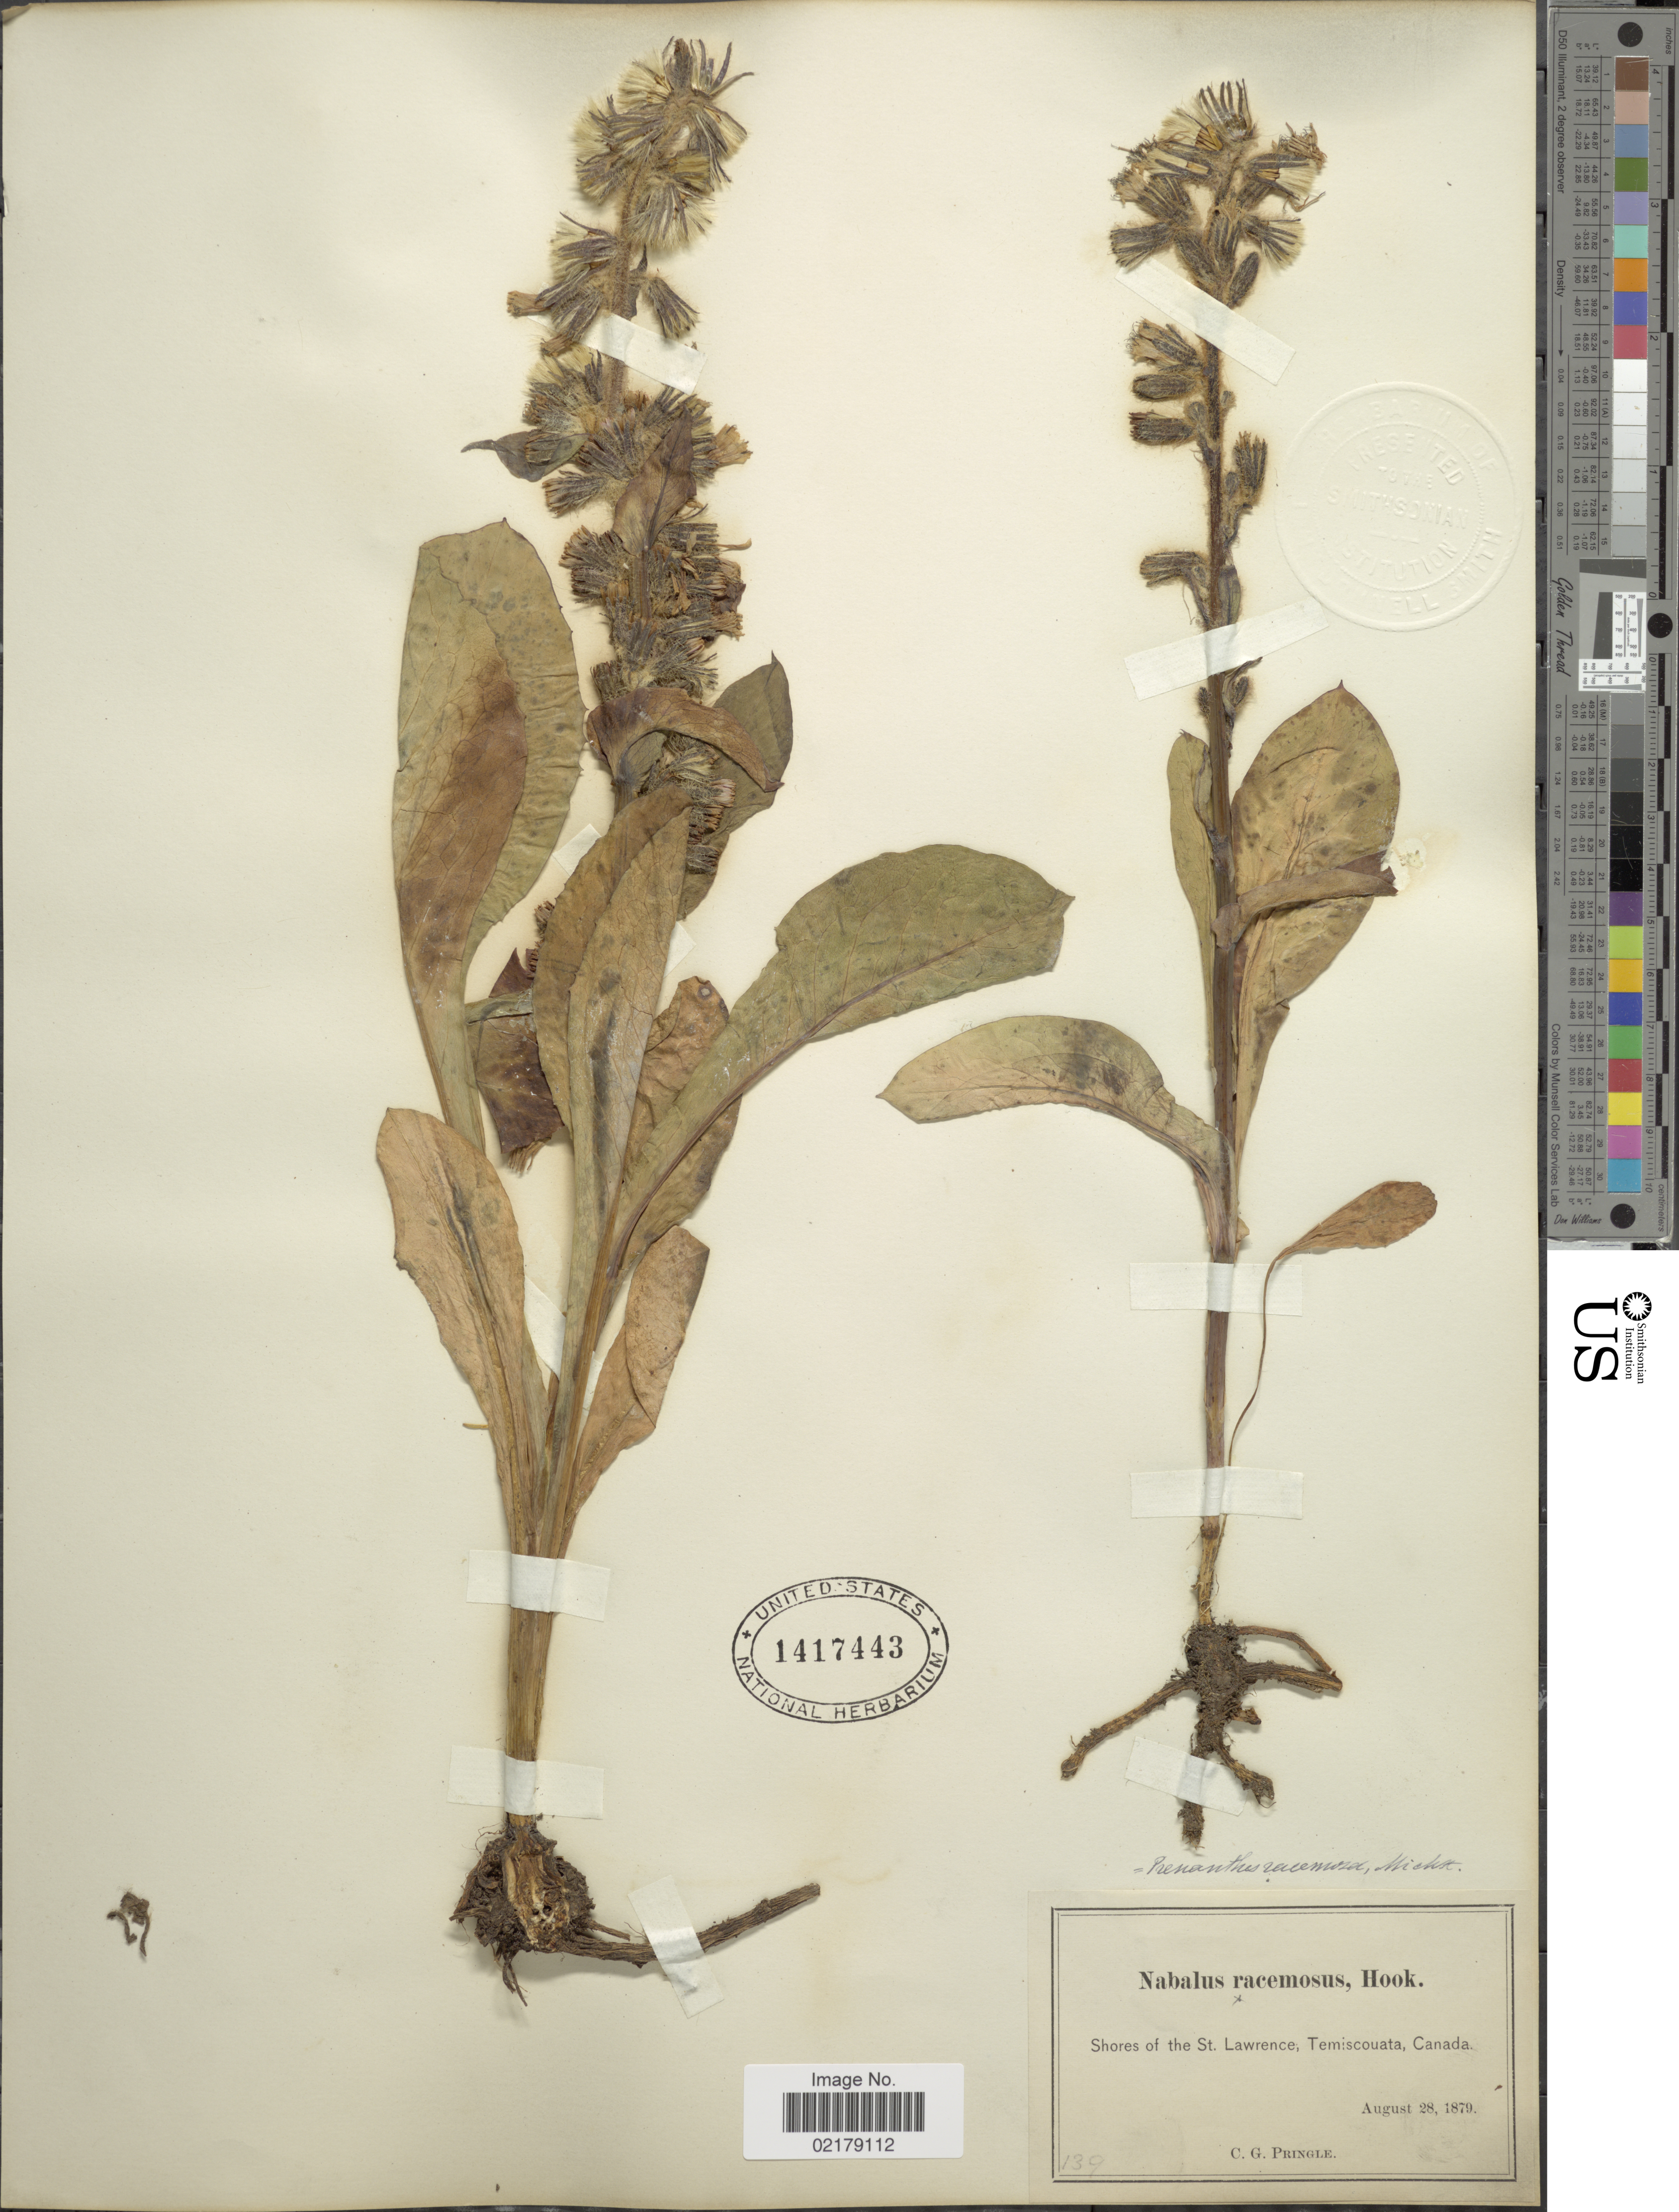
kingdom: Plantae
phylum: Tracheophyta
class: Magnoliopsida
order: Asterales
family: Asteraceae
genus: Nabalus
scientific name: Nabalus racemosus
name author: (Michx.) Hook.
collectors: C. G. Pringle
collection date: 1879-08-28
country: Canada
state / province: Quebec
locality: Shores of the St. Lawrence, Temiscouata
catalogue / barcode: US 1417443